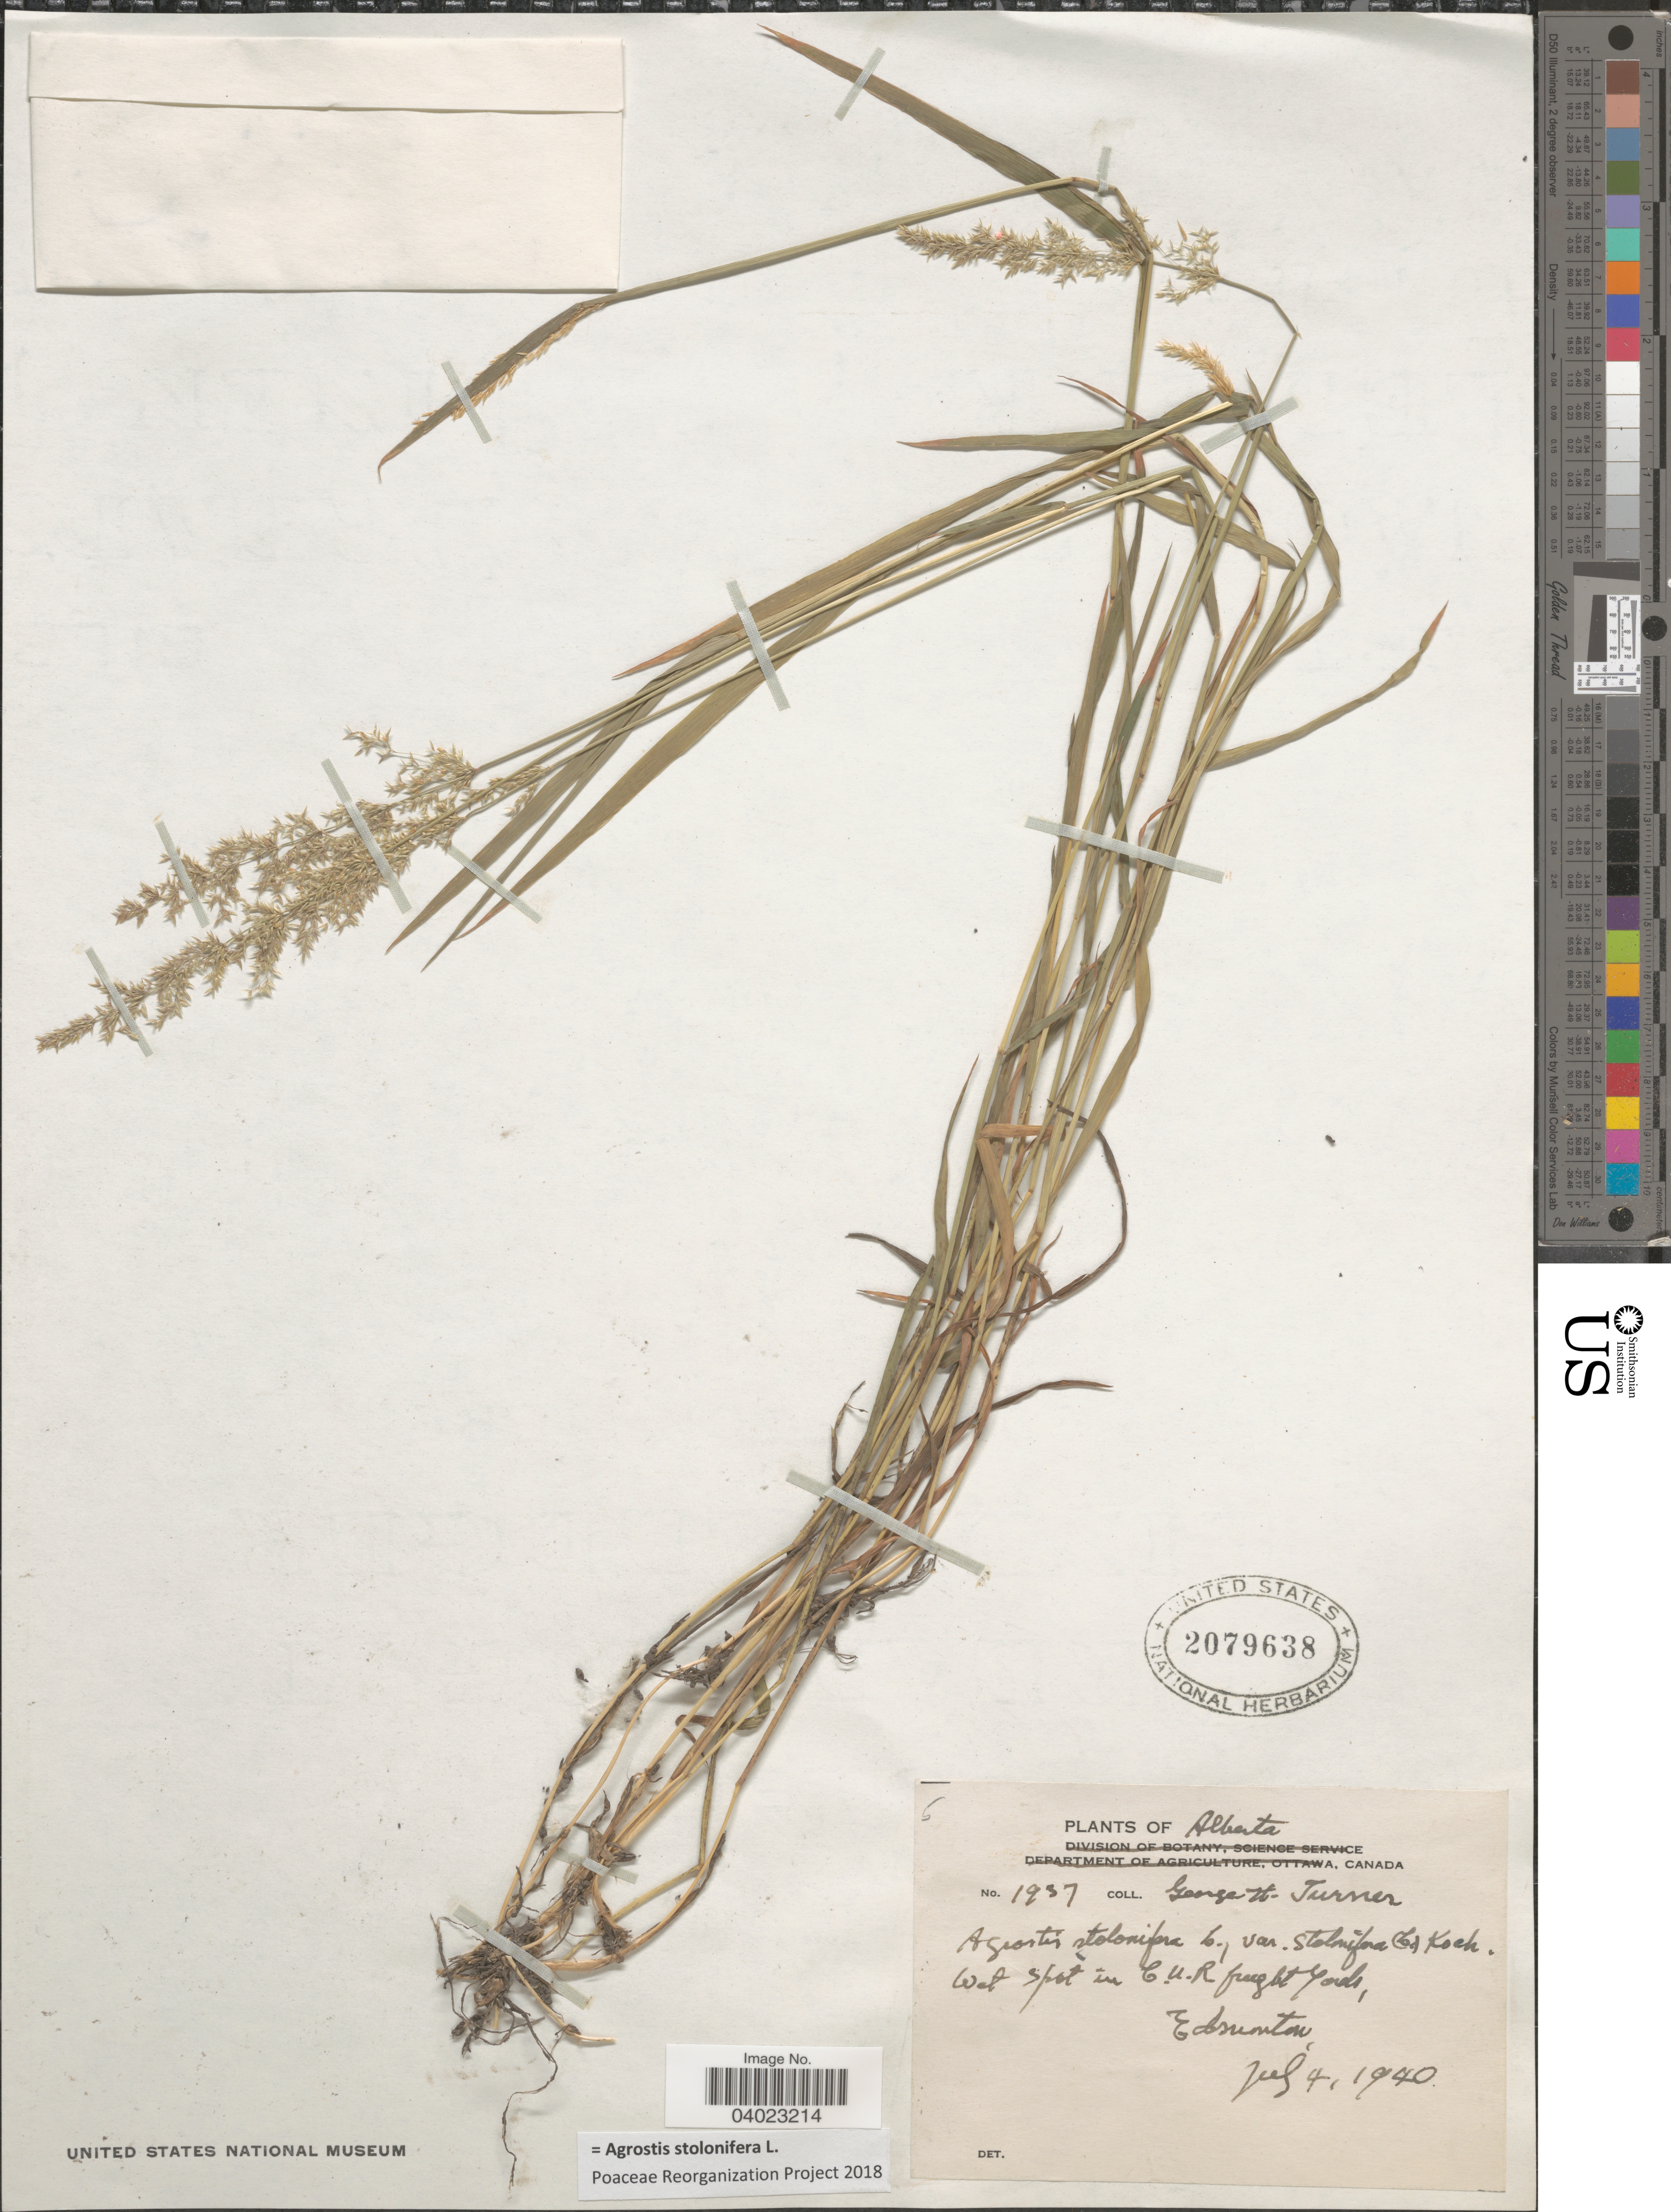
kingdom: Plantae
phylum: Tracheophyta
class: Liliopsida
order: Poales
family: Poaceae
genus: Agrostis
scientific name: Agrostis stolonifera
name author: L.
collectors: G. H. Turner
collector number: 1937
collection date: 1940-07-04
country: Canada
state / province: Alberta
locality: Wet spot in C.U.R. freight Yards, Edsmonton.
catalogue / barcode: US 2079638